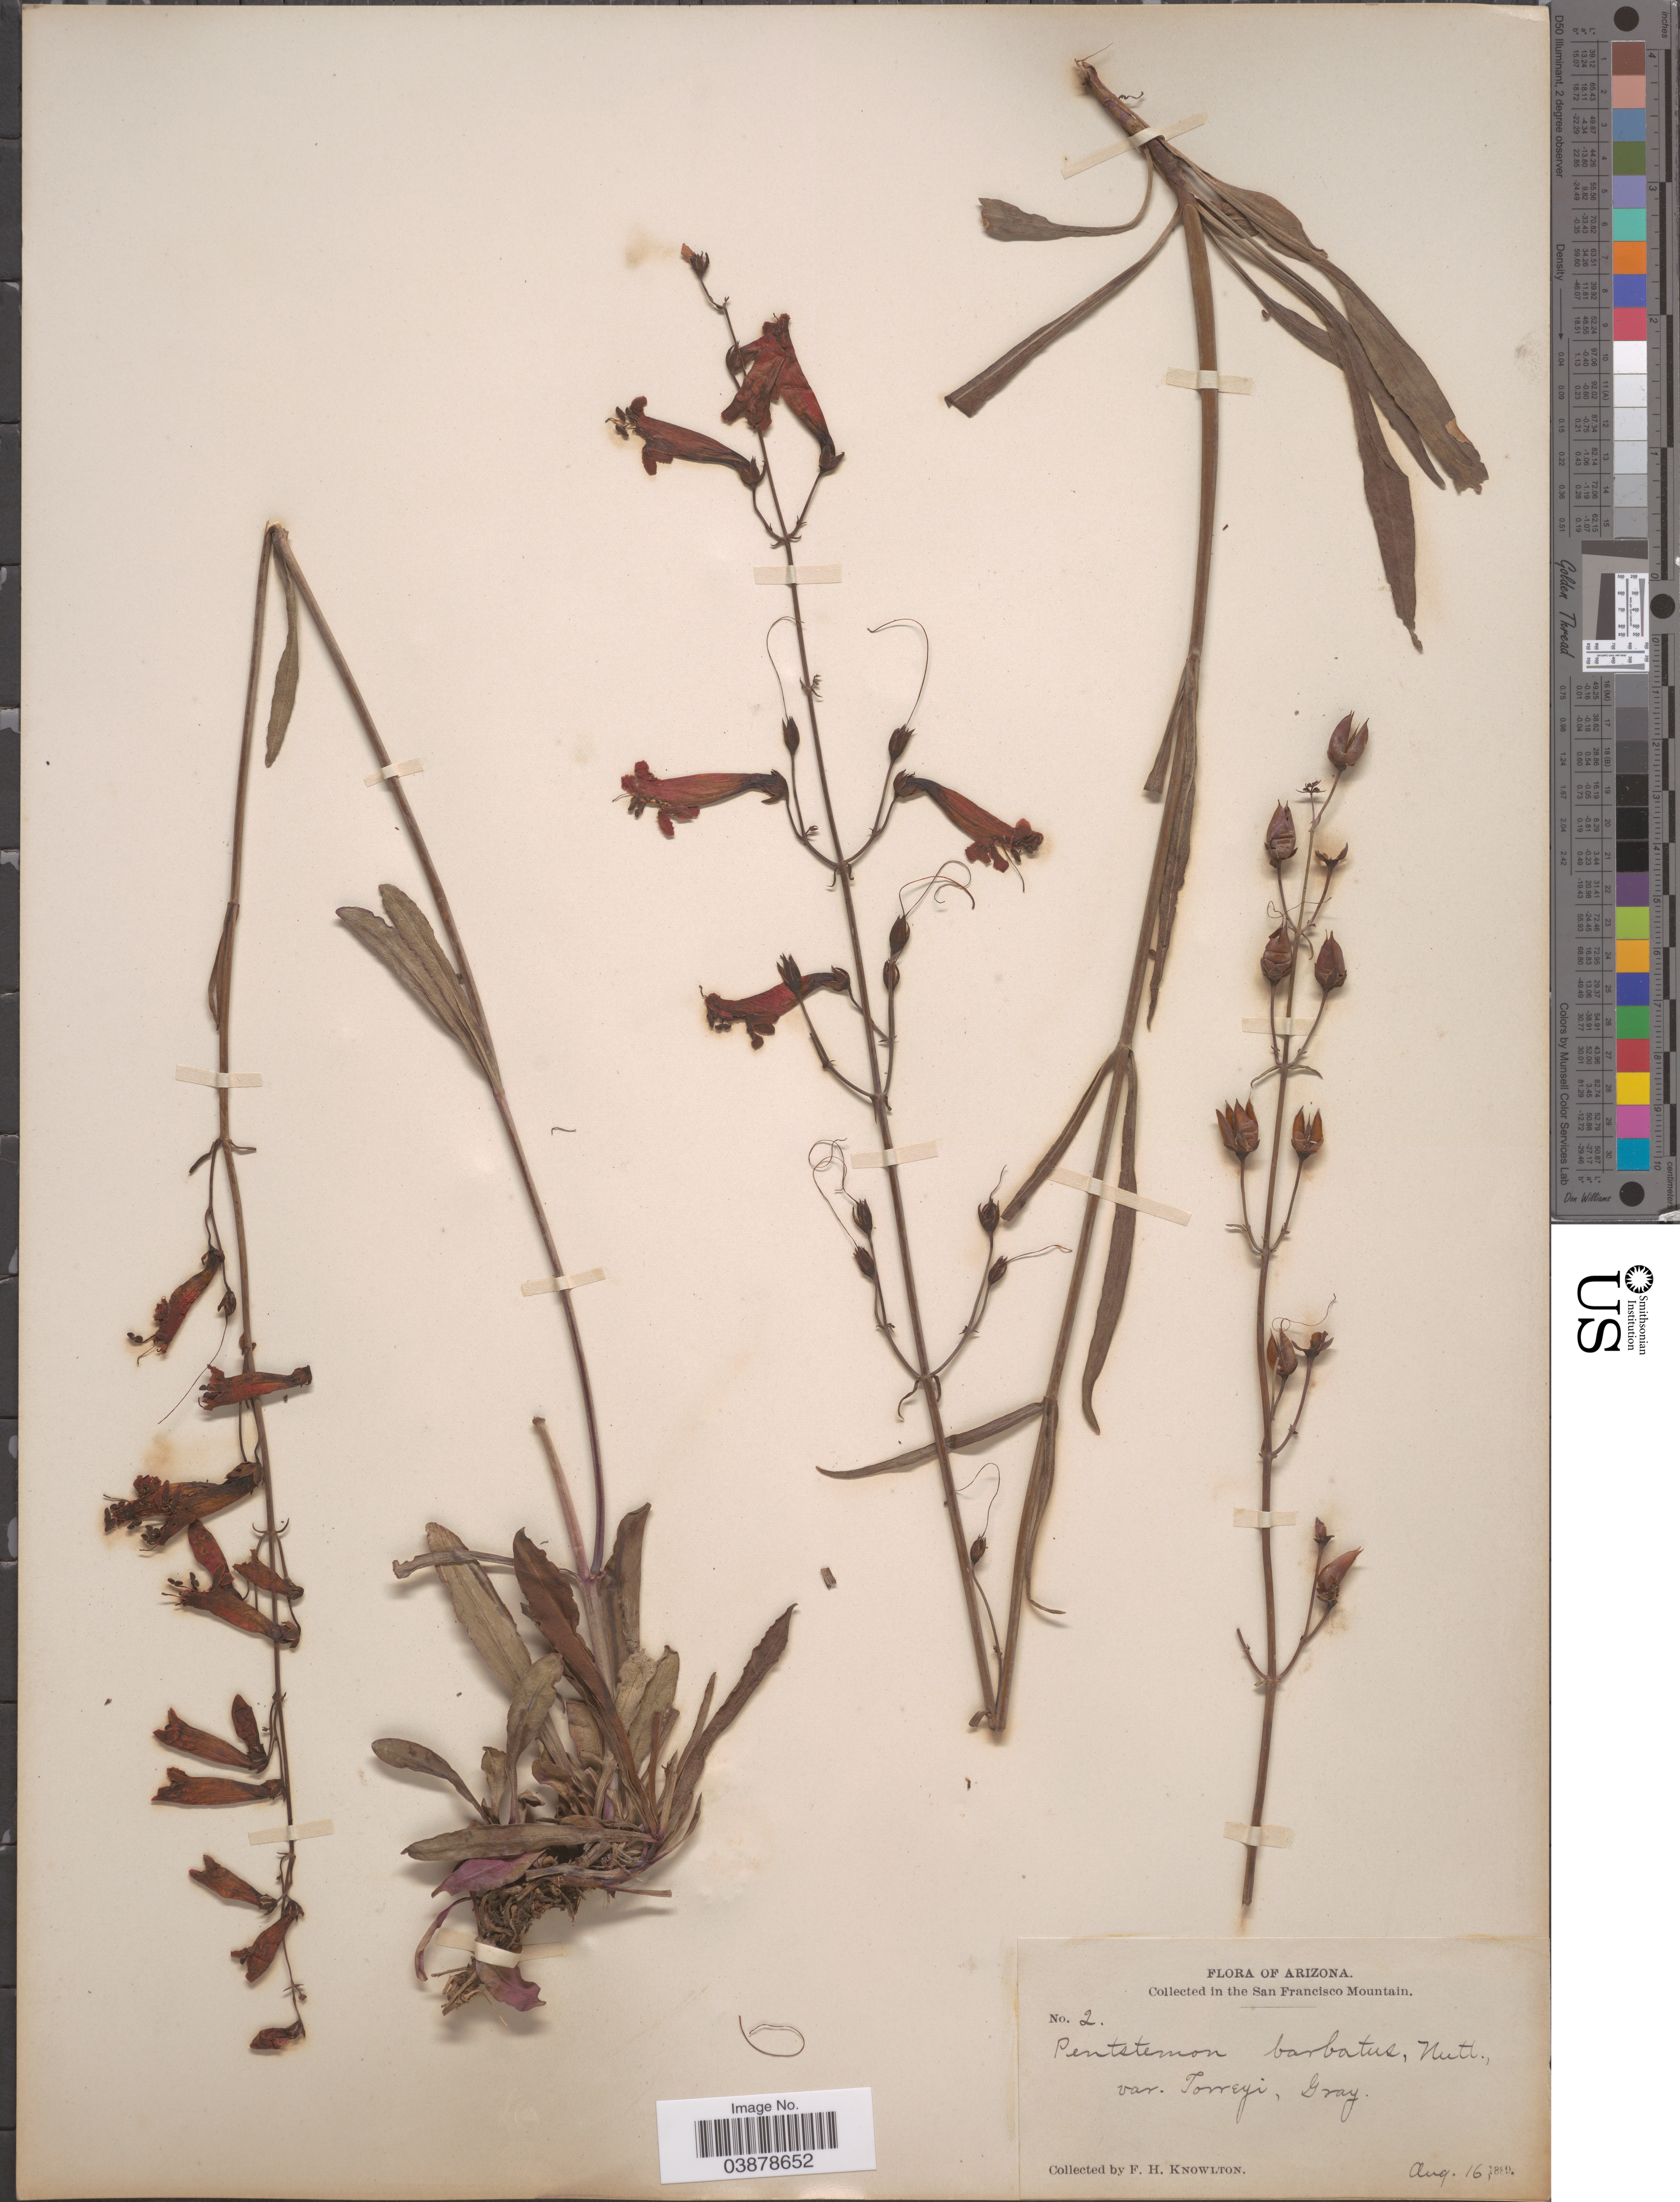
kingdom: Plantae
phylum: Tracheophyta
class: Magnoliopsida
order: Lamiales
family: Plantaginaceae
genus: Penstemon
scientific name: Penstemon torreyi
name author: Benth.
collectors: F. H. Knowlton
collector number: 2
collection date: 1889-08-16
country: United States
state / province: Arizona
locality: In the San Francisco Mountain.